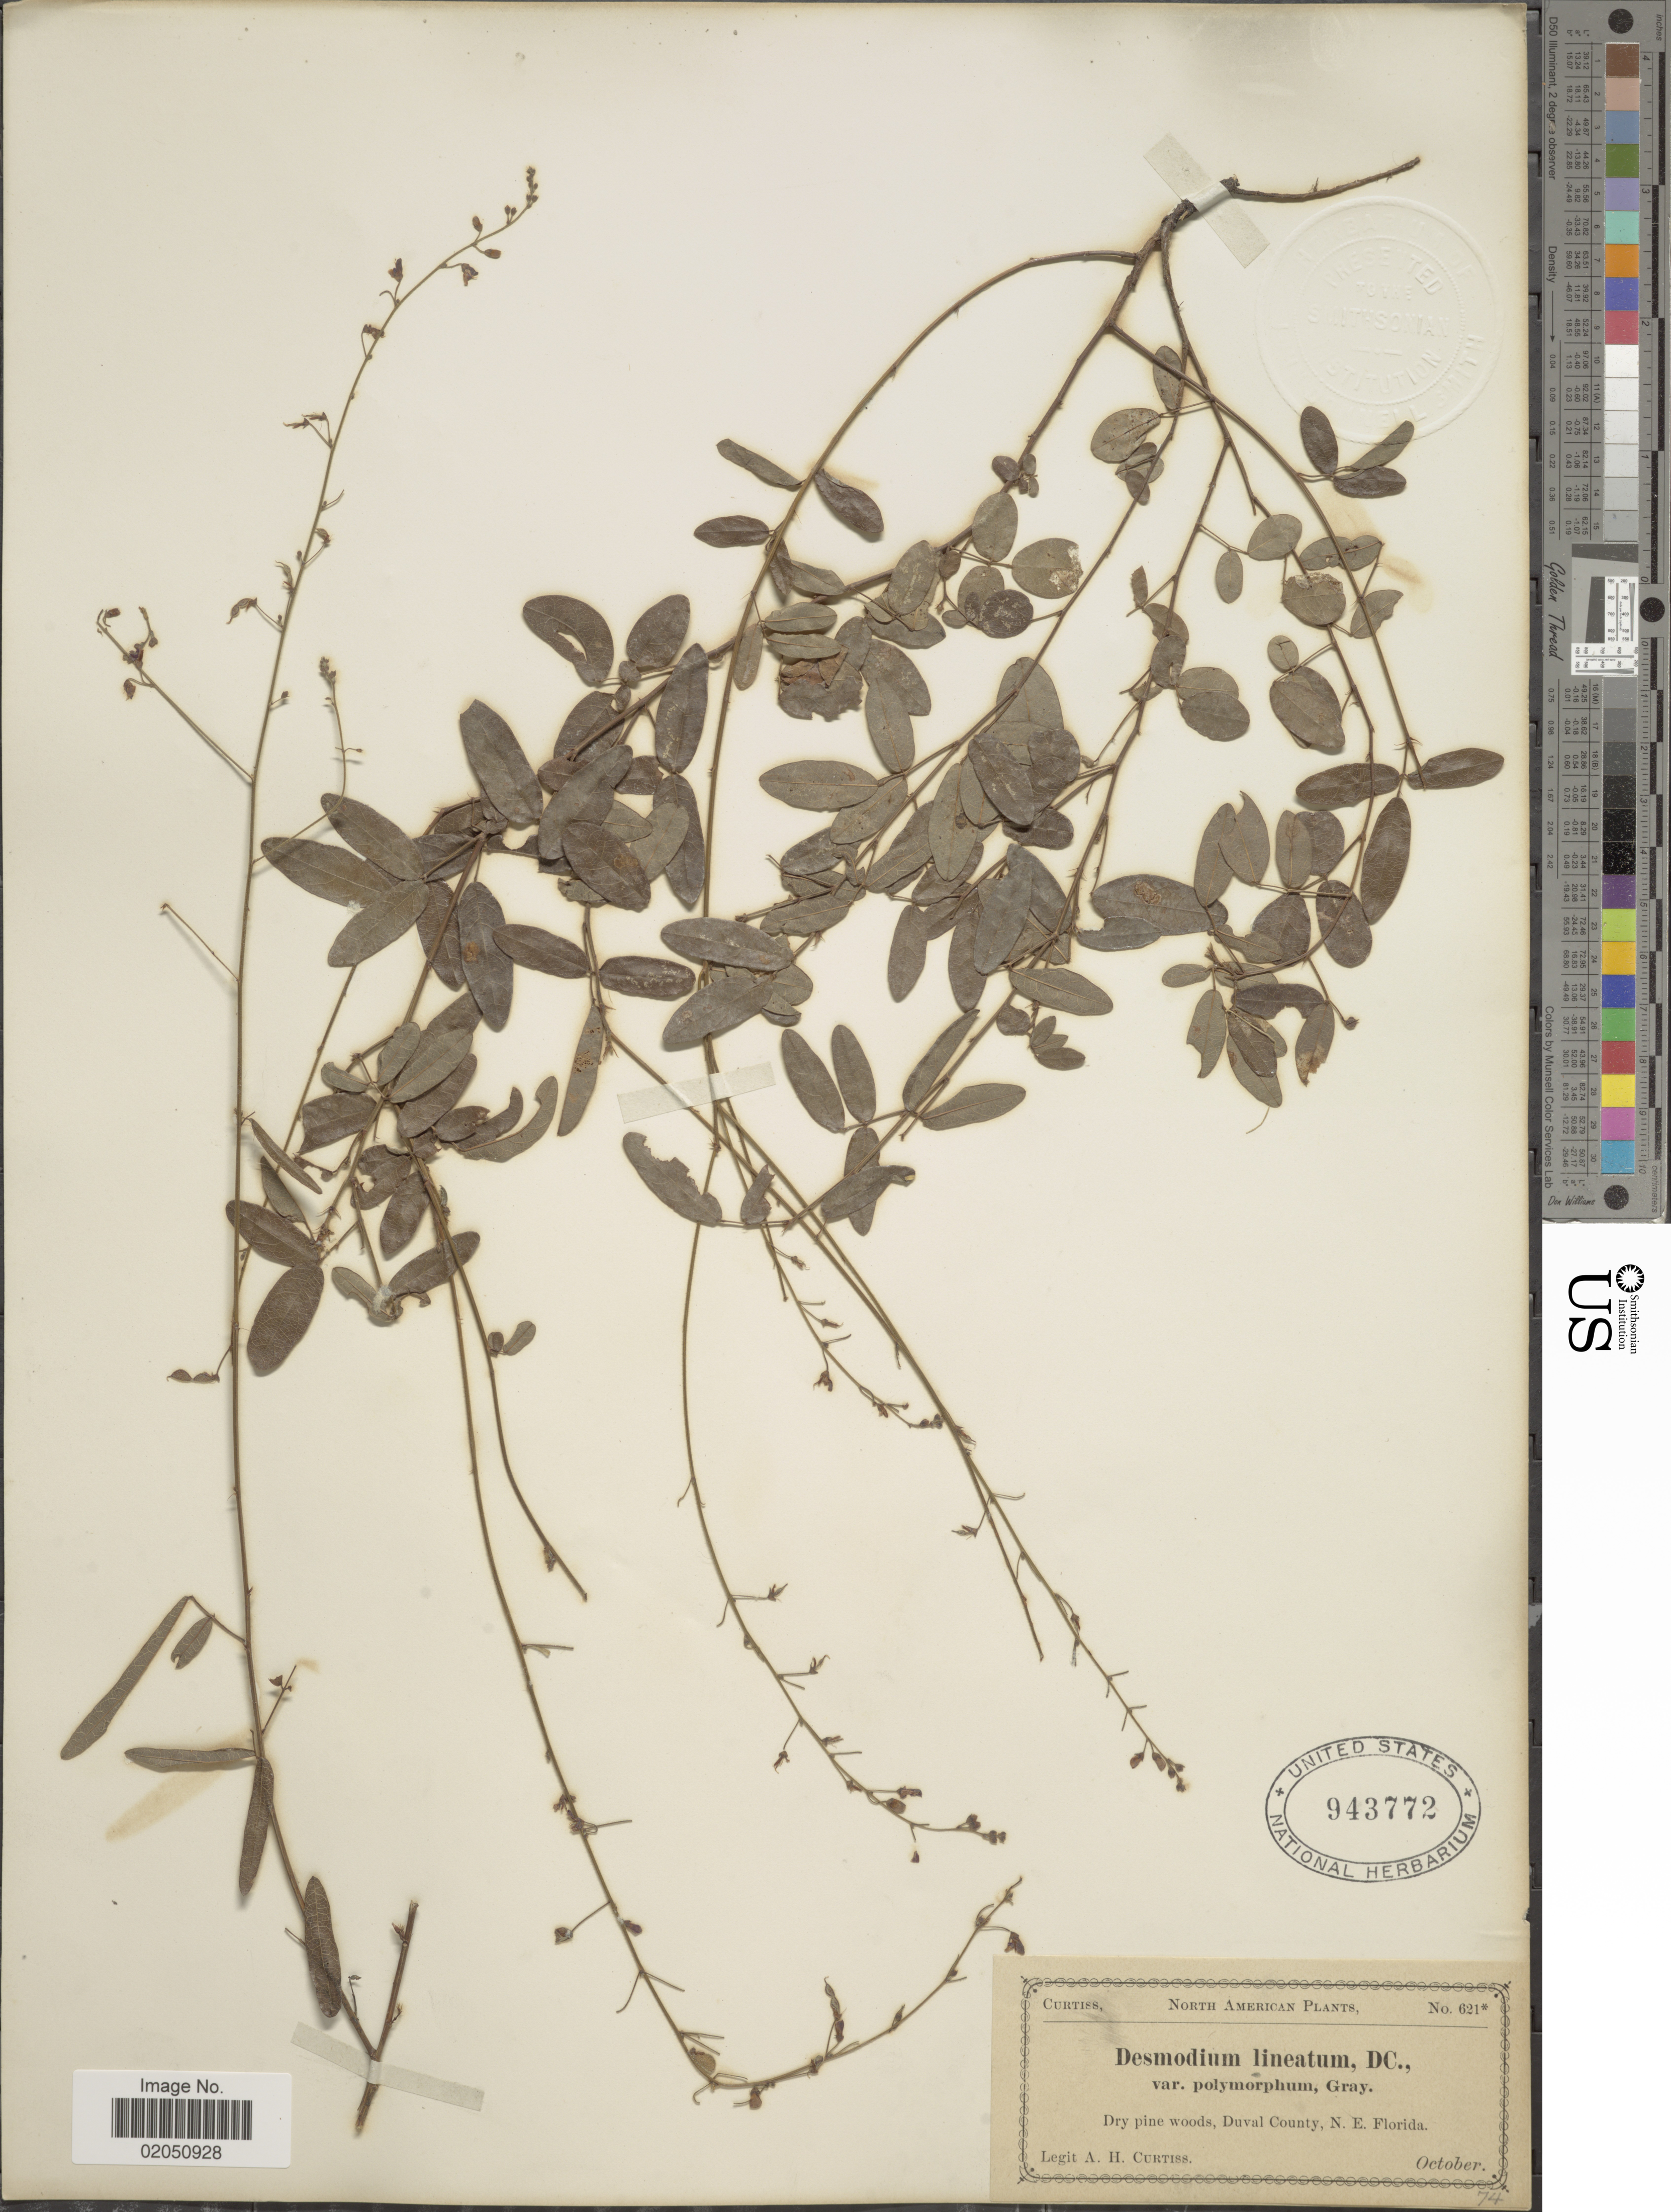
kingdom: Plantae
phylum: Tracheophyta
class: Magnoliopsida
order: Fabales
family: Fabaceae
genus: Desmodium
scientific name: Desmodium lineatum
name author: DC.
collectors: A. H. Curtiss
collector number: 621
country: United States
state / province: Florida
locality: Dry pine woods, Duval County, N.E. Florida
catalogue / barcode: US 943772